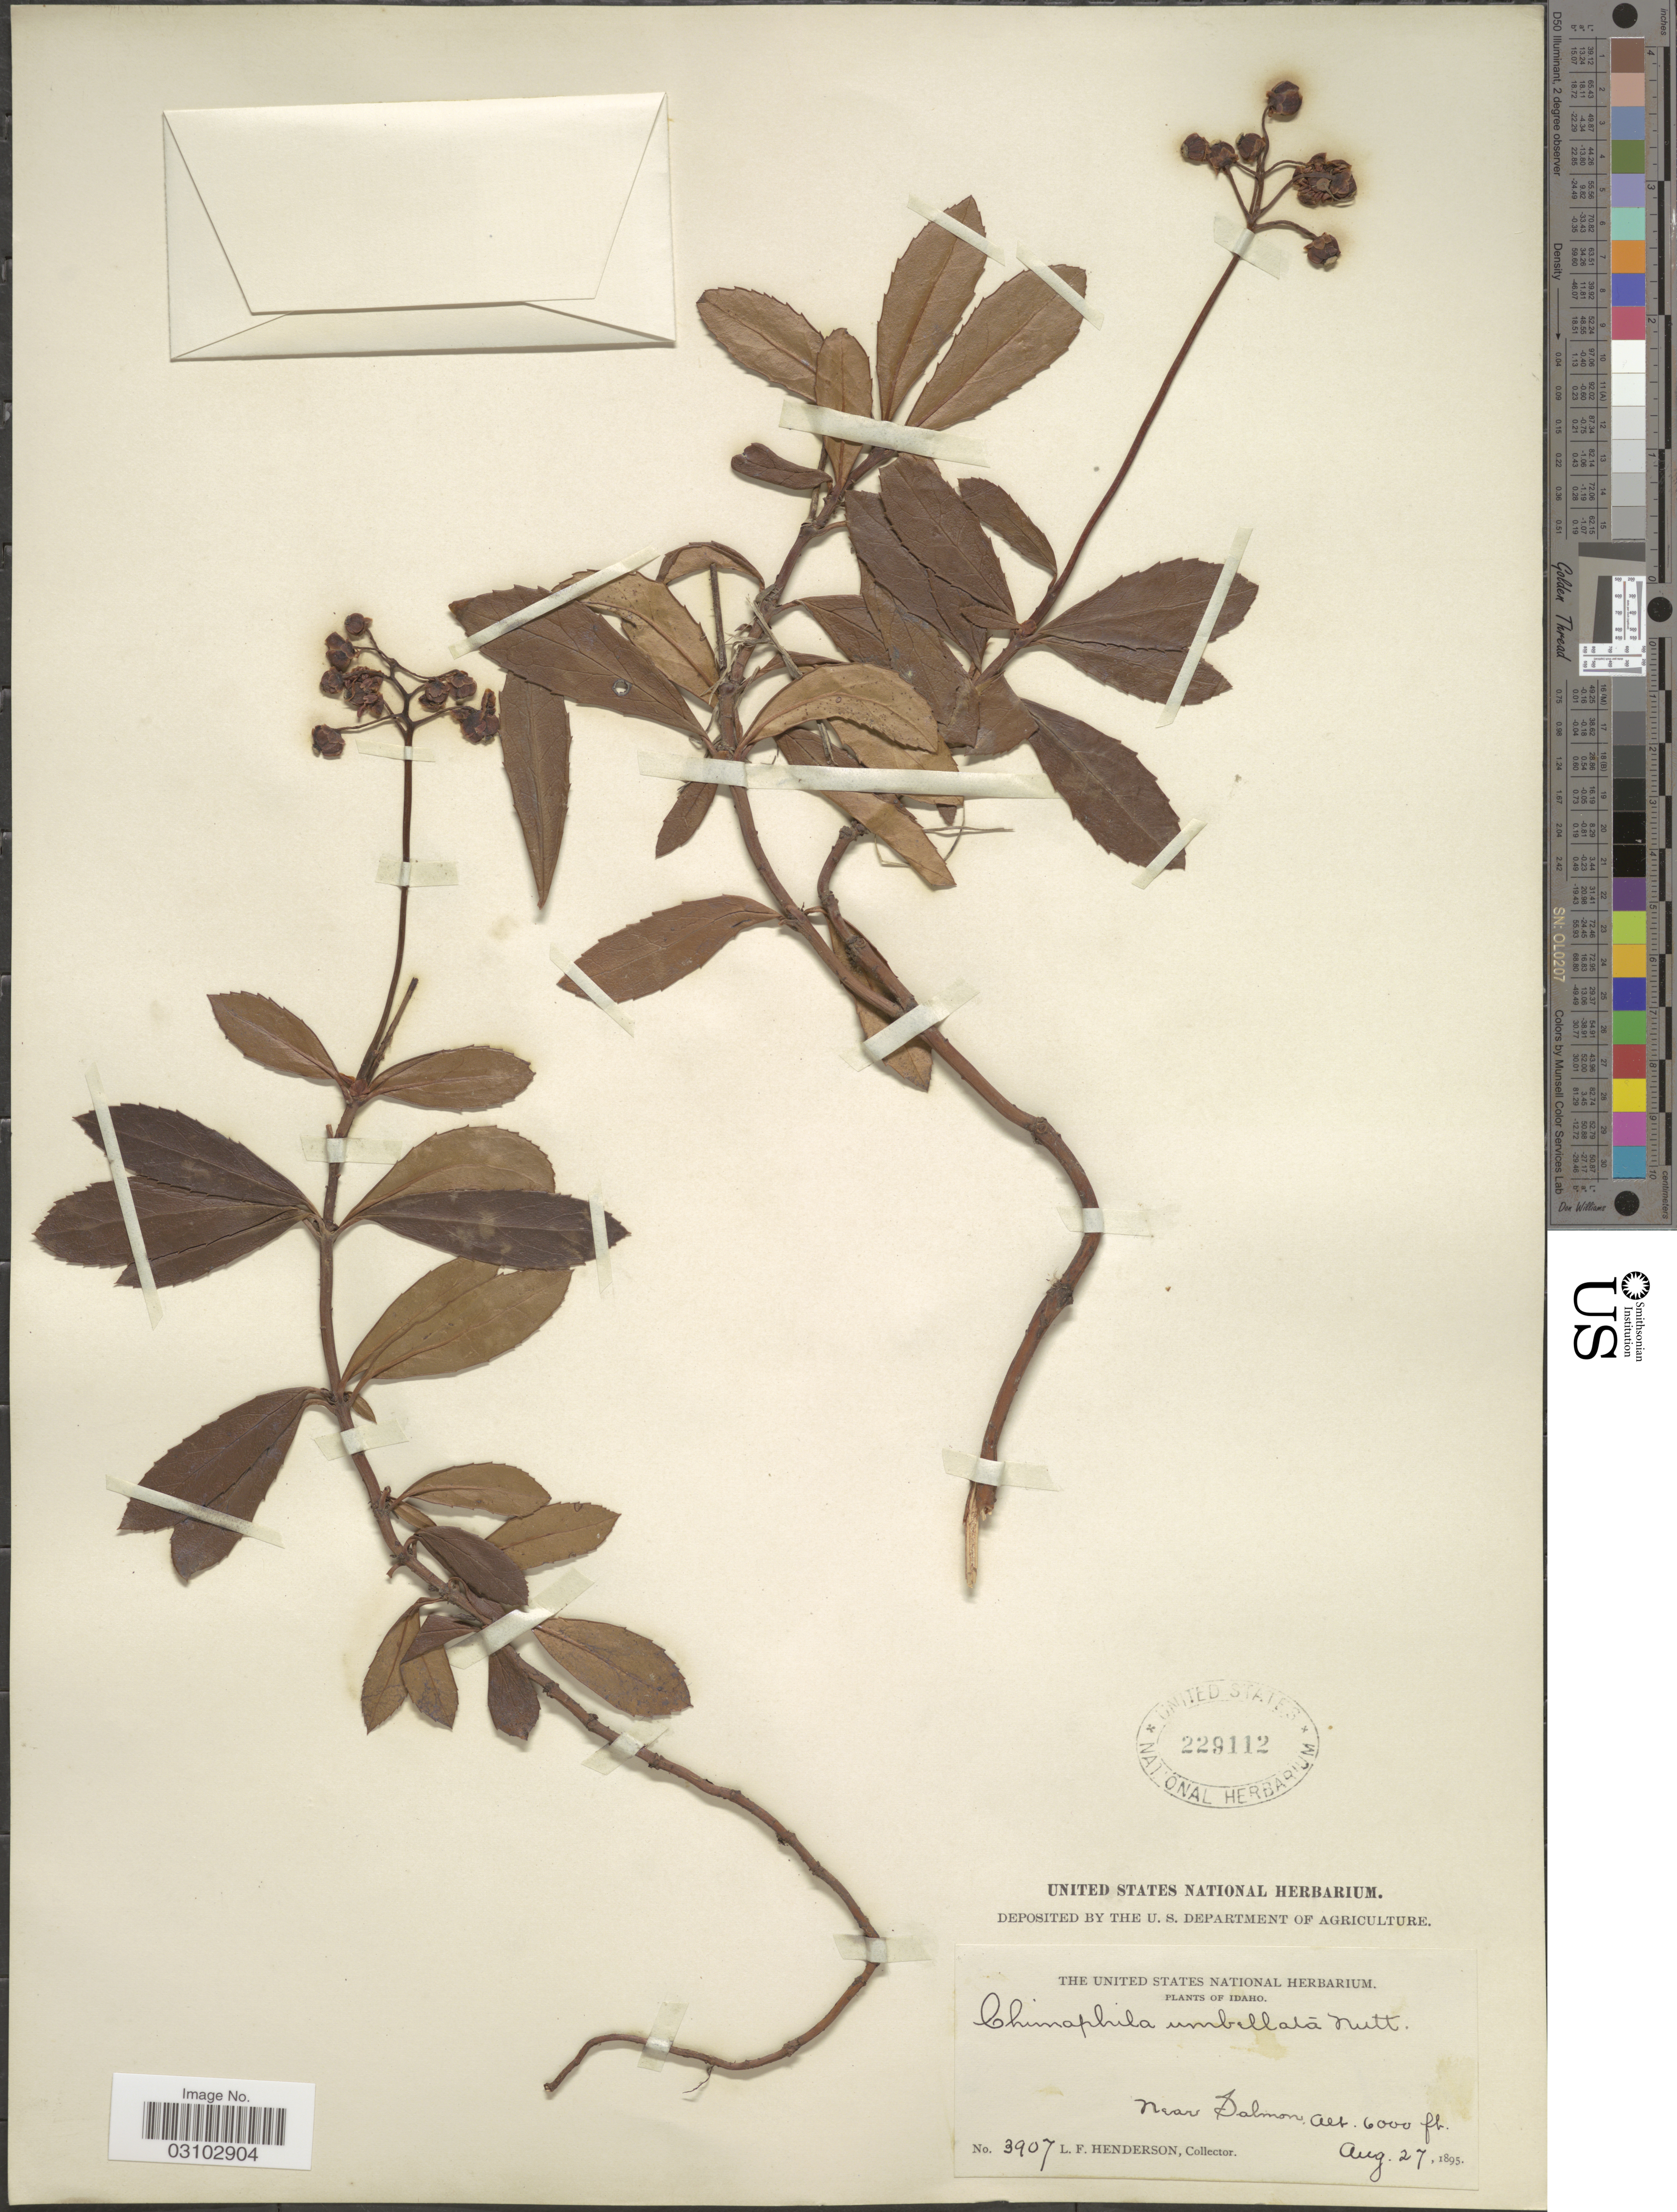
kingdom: Plantae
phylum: Tracheophyta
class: Magnoliopsida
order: Ericales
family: Ericaceae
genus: Chimaphila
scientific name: Chimaphila umbellata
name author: (L.) W.P.C. Barton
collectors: L. Henderson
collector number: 3907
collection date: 1895-08-27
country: United States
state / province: Idaho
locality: Near Salmon.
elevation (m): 1829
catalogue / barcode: US 229112